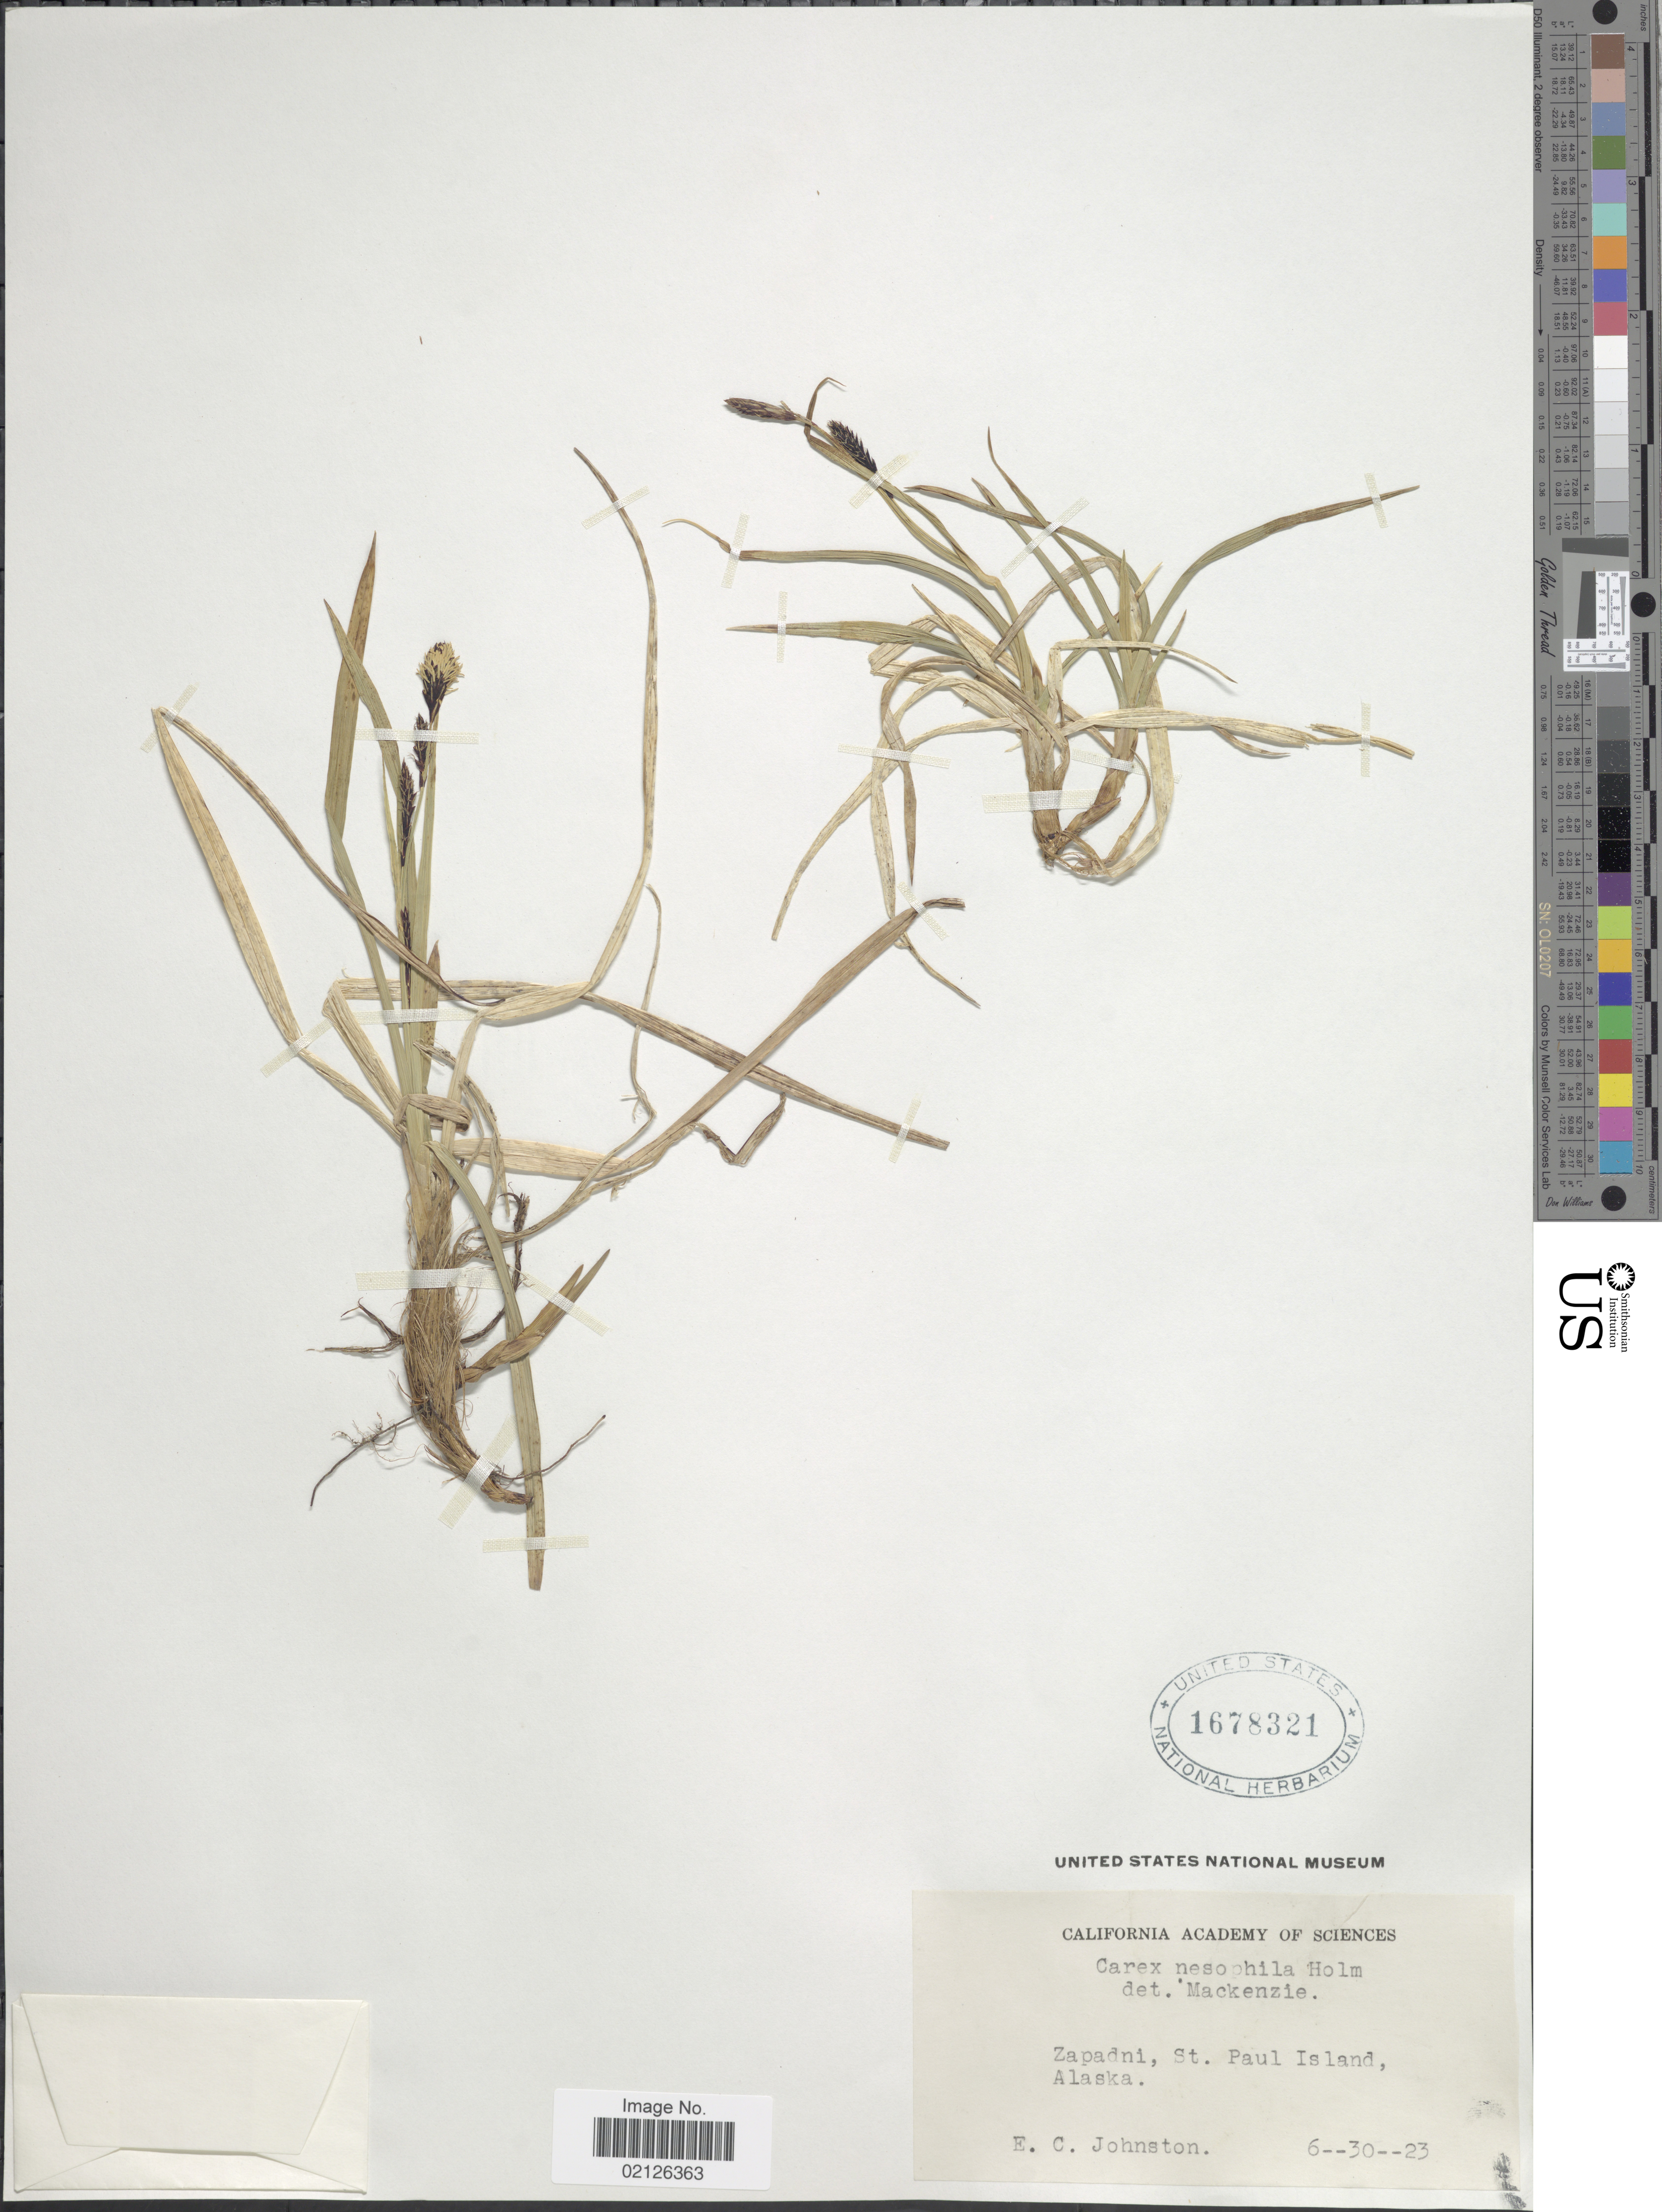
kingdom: Plantae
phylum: Tracheophyta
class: Liliopsida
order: Poales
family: Cyperaceae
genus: Carex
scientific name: Carex microchaeta subsp. nesophila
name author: (Holm) D.F. Murray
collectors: E. C. Johnston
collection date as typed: Transcribed d/m/y: 30/6/23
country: United States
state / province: Alaska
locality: Zapadni, St Paul Island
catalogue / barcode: US 1678321